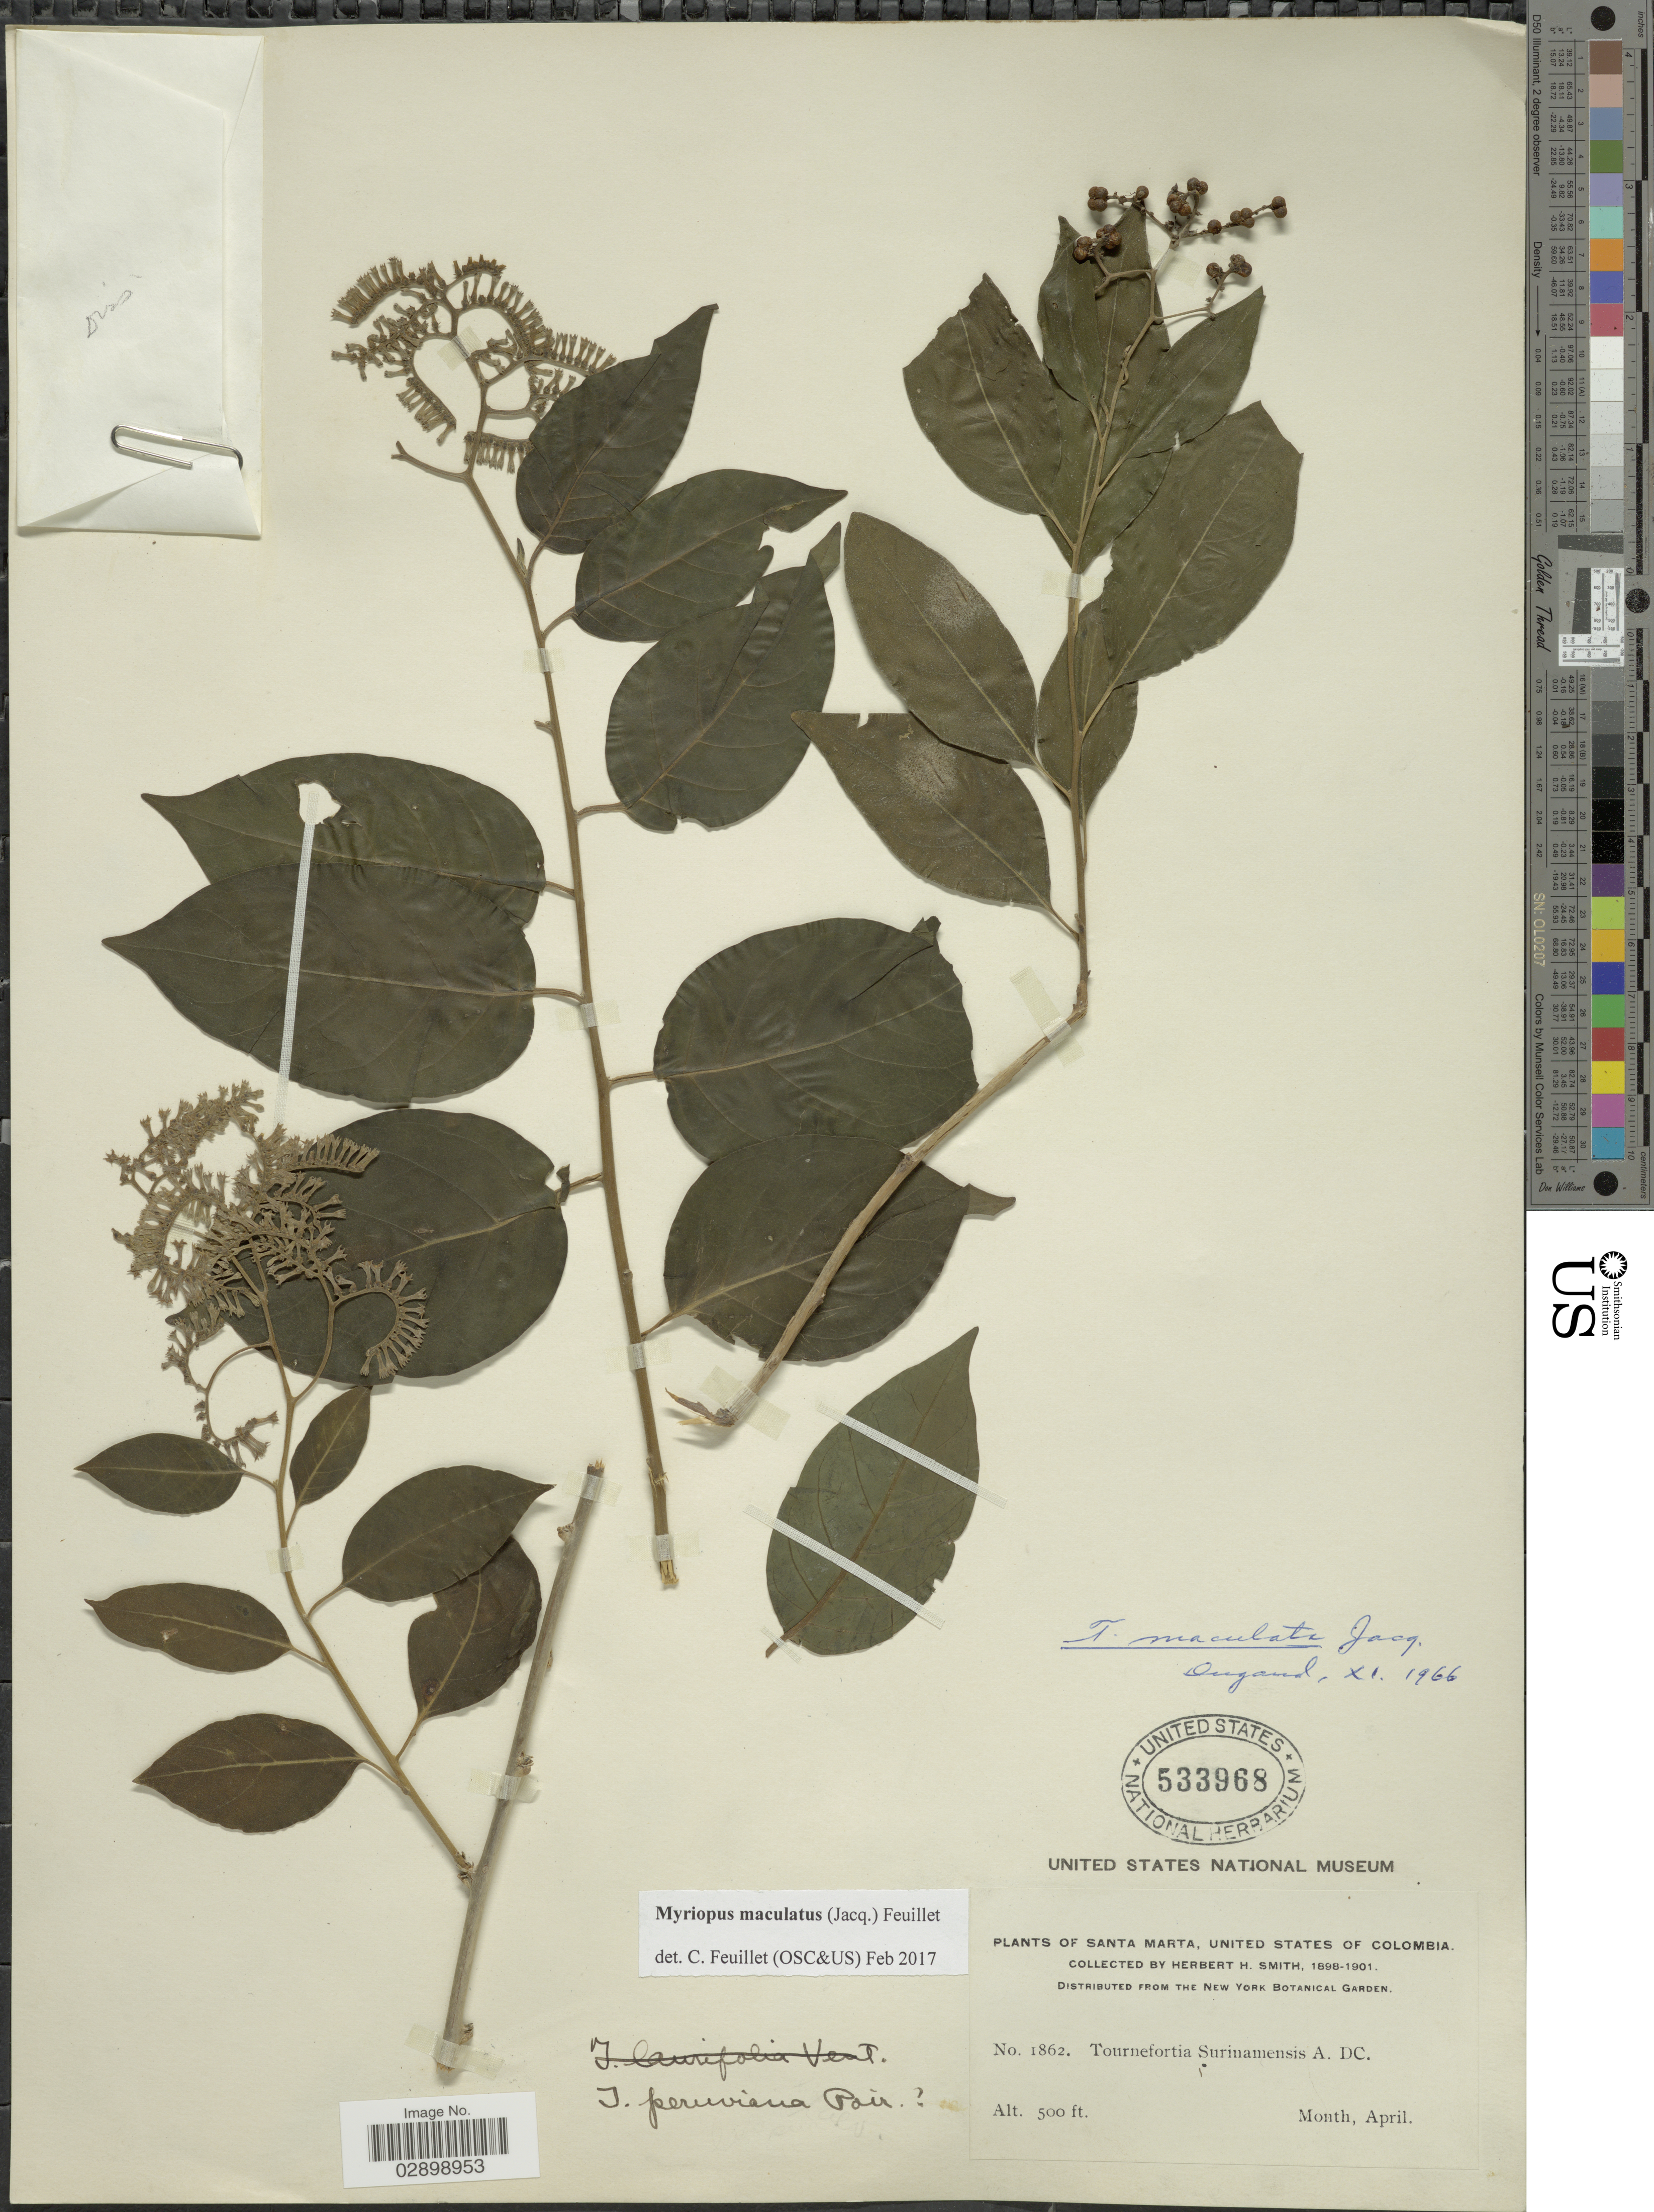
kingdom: Plantae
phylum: Tracheophyta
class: Magnoliopsida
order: Boraginales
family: Heliotropiaceae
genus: Myriopus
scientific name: Myriopus maculatus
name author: (Jacq.) Feuillet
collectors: Herbert H. Smith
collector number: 1862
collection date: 1898-04/1901-04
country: Colombia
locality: Santa Marta, United States of Colombia.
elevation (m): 152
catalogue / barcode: US 533968